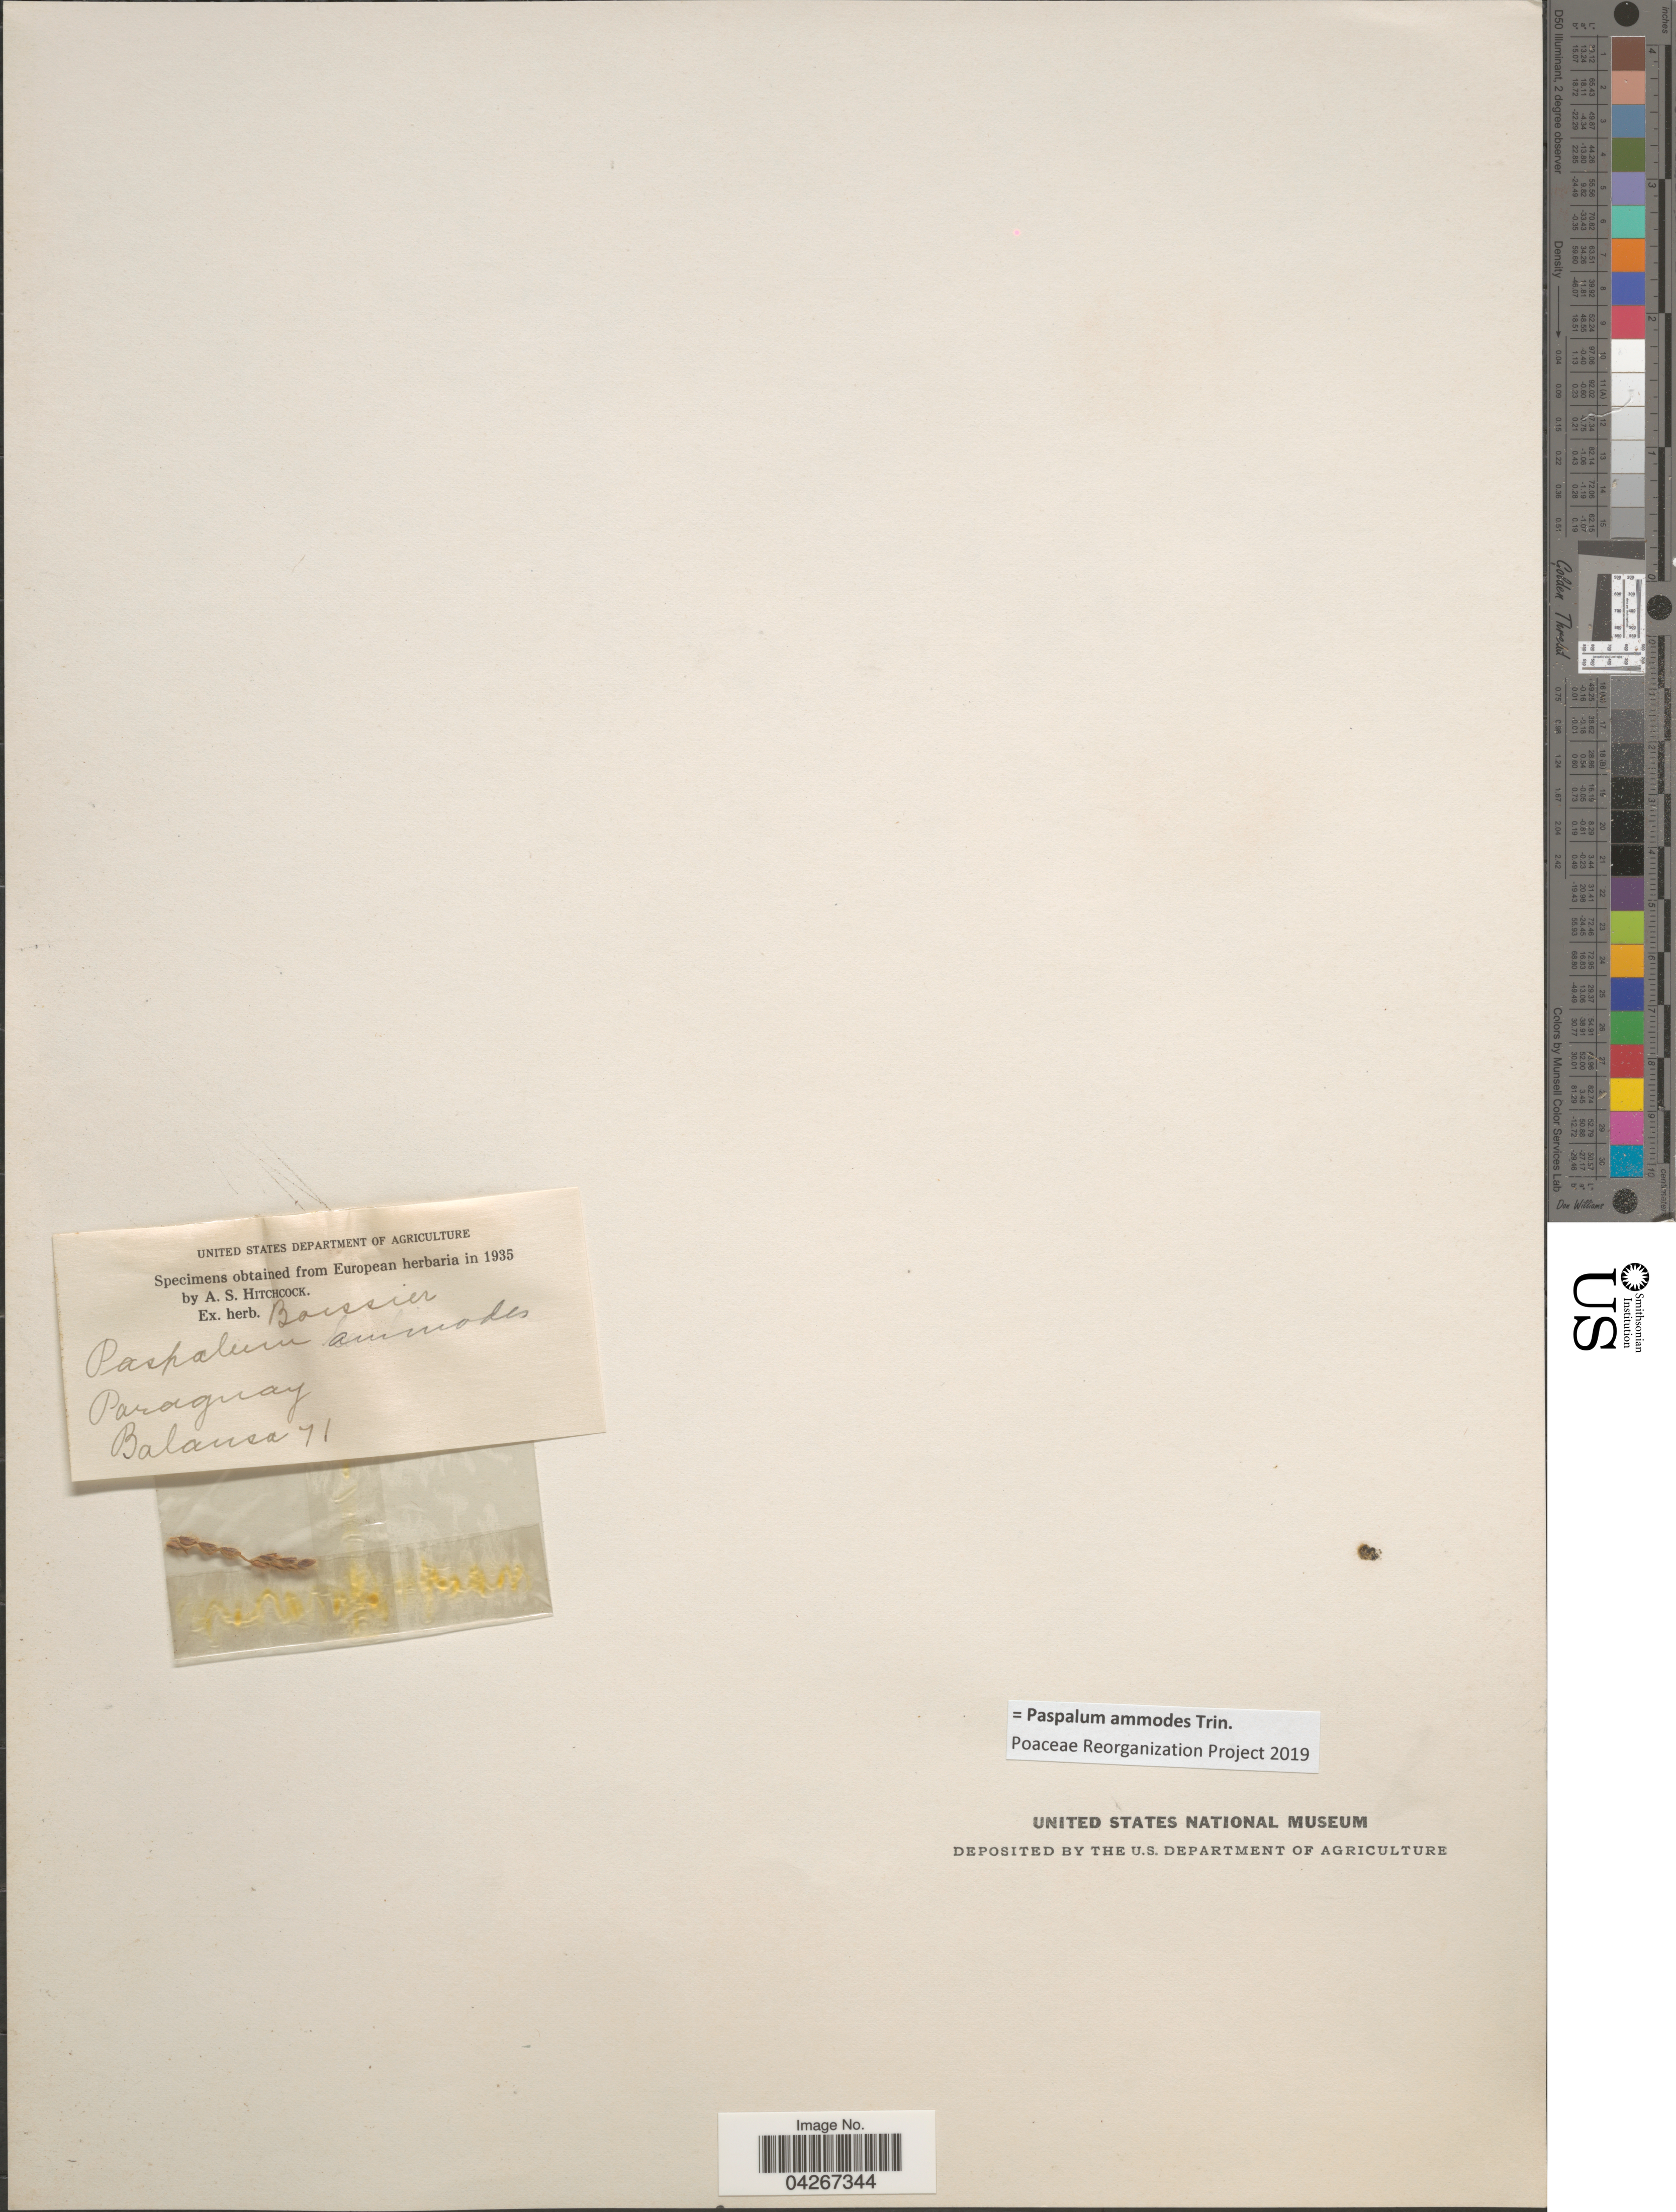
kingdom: Plantae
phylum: Tracheophyta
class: Liliopsida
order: Poales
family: Poaceae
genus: Paspalum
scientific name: Paspalum ammodes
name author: Trin.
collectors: -. Balansa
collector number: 71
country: Paraguay